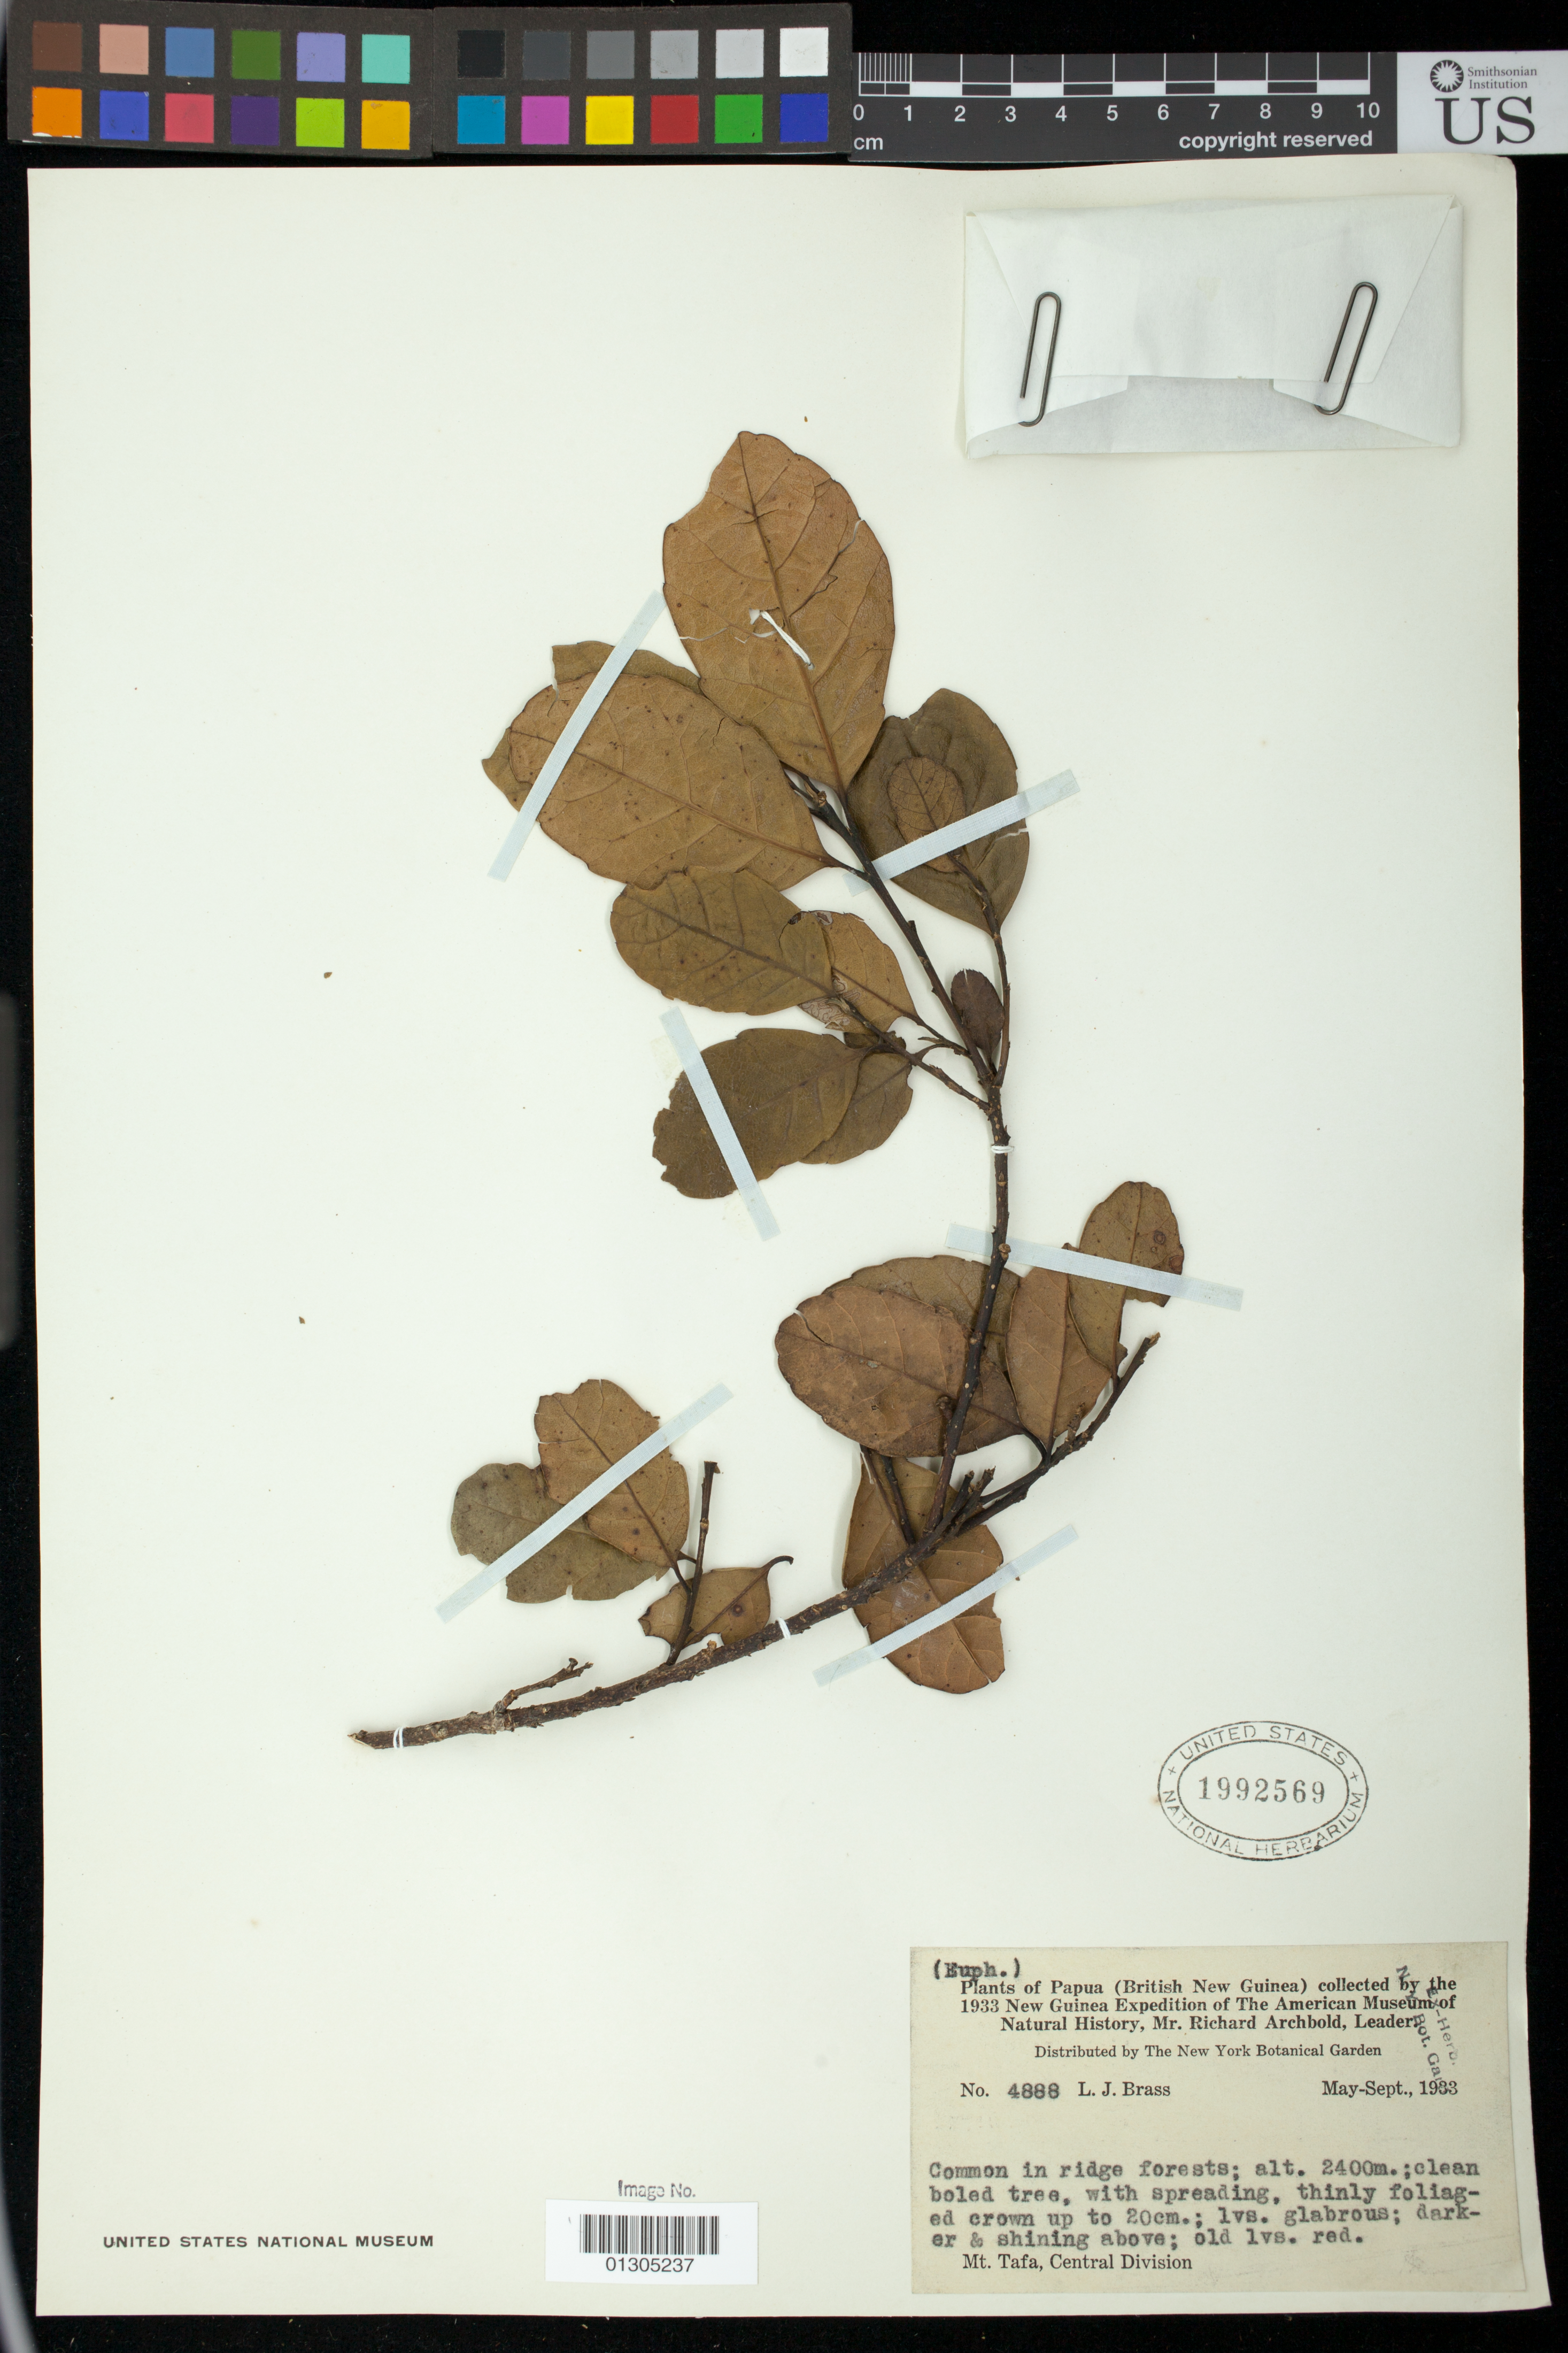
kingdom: Plantae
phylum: Tracheophyta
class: Magnoliopsida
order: Malpighiales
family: Euphorbiaceae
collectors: L. J. Brass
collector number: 4888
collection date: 1933-05/1933-09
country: Papua New Guinea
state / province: Central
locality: Mt. Tafa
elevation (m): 2400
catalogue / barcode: US 1992569